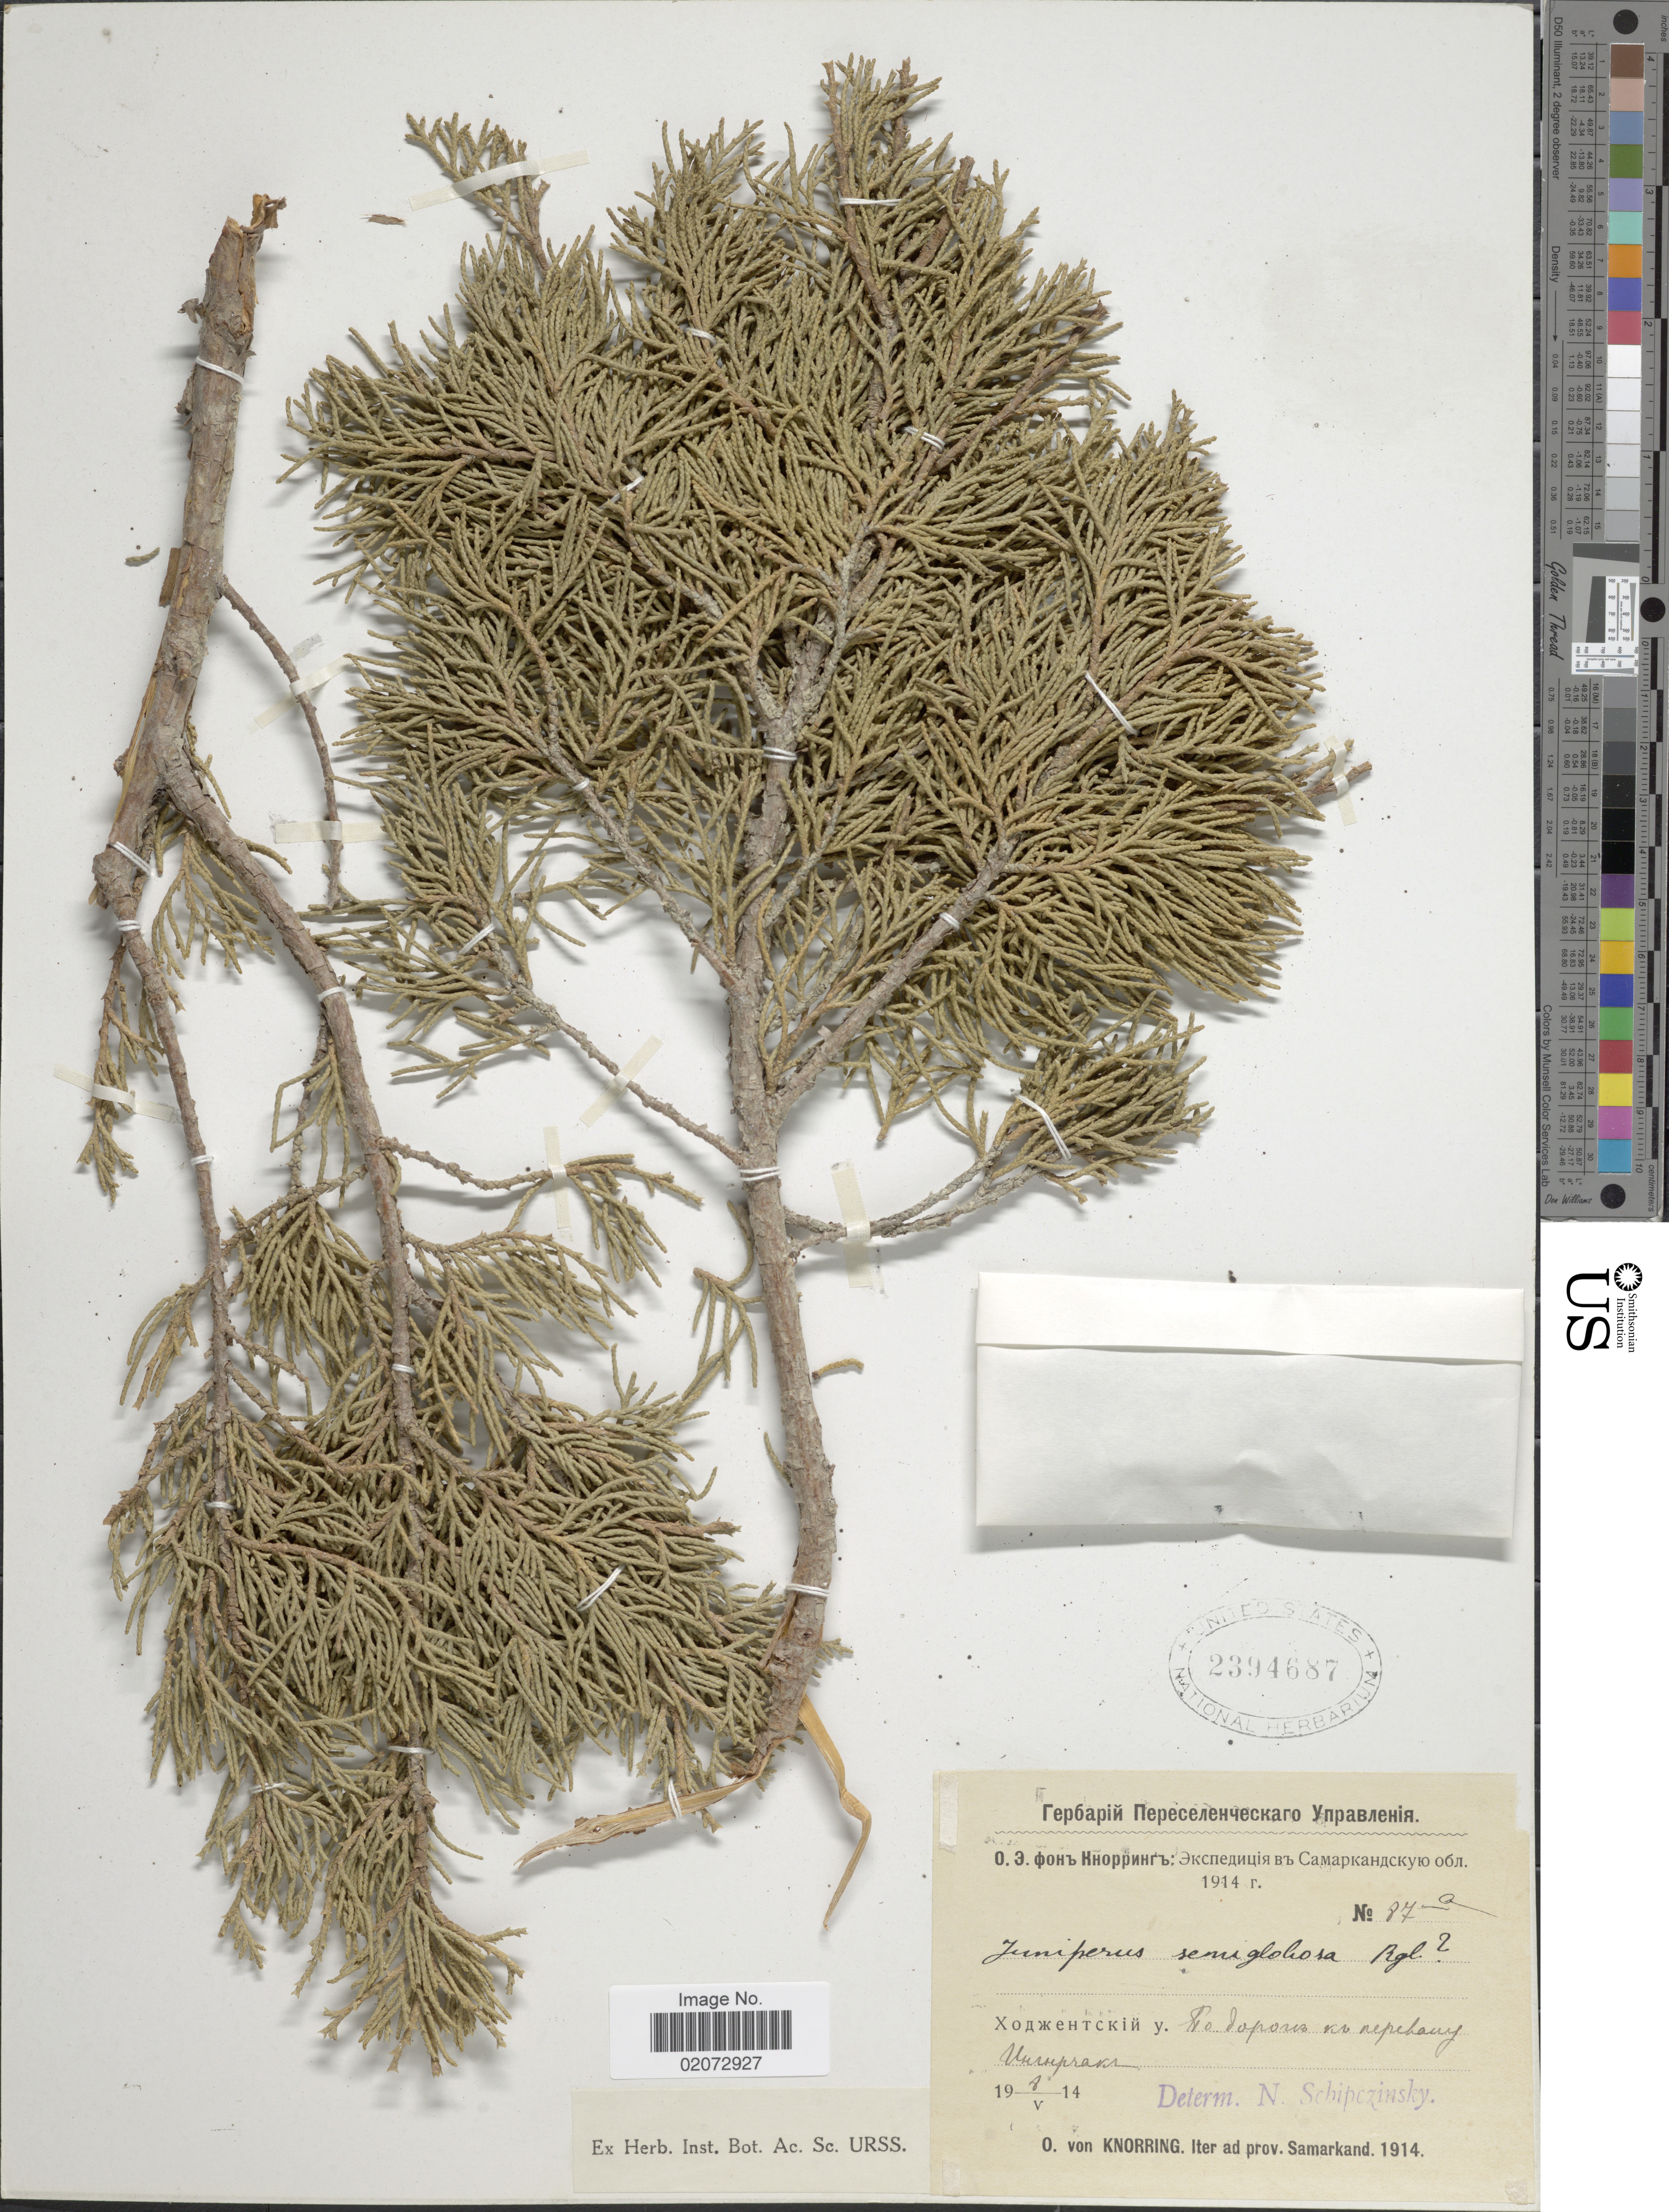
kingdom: Plantae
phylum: Tracheophyta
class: Pinopsida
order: Pinales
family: Cupressaceae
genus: Juniperus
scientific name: Juniperus semiglobosa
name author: Regel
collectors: O. Knorring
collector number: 87-a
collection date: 1914-05-08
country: Uzbekistan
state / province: Samarqand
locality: X.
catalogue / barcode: US 2394687